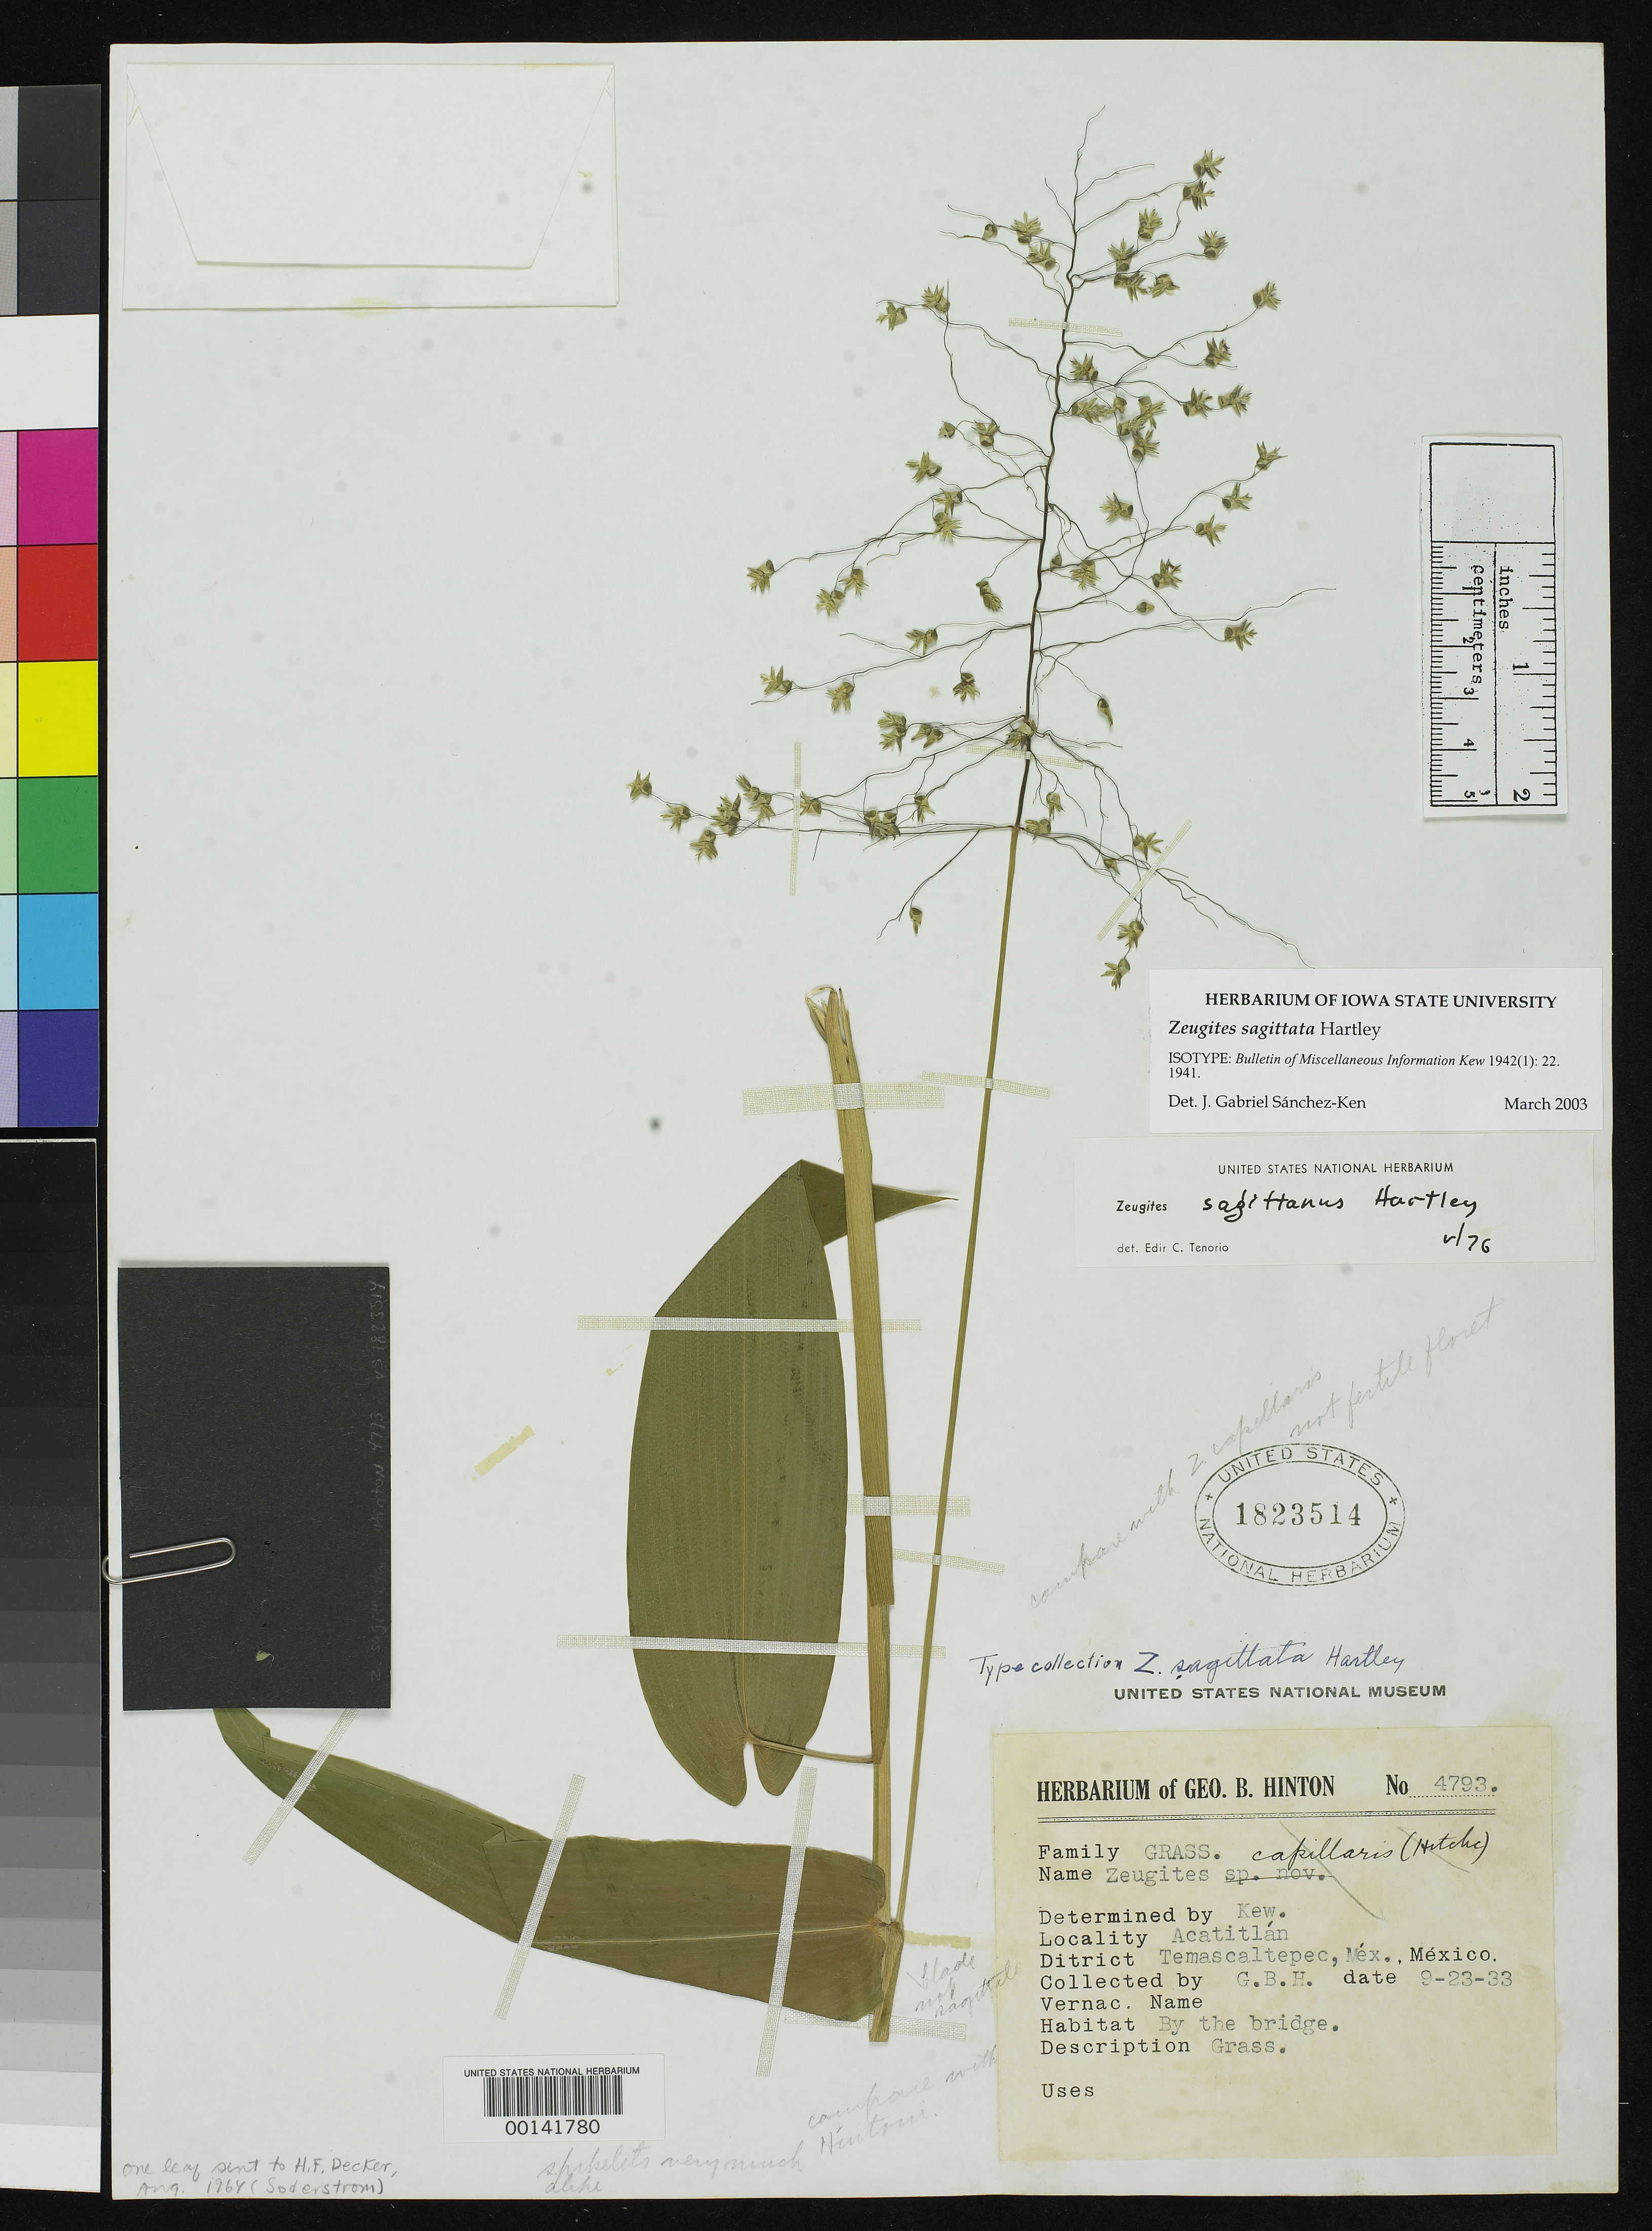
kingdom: Plantae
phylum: Tracheophyta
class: Liliopsida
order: Poales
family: Poaceae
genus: Zeugites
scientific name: Zeugites sagittatus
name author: Hartley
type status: Isotype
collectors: G. B. Hinton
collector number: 4793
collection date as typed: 23 Sep 1933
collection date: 1933-09-23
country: Mexico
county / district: Temascaltepec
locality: Acatitlan. [México state?].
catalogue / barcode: US 1823514